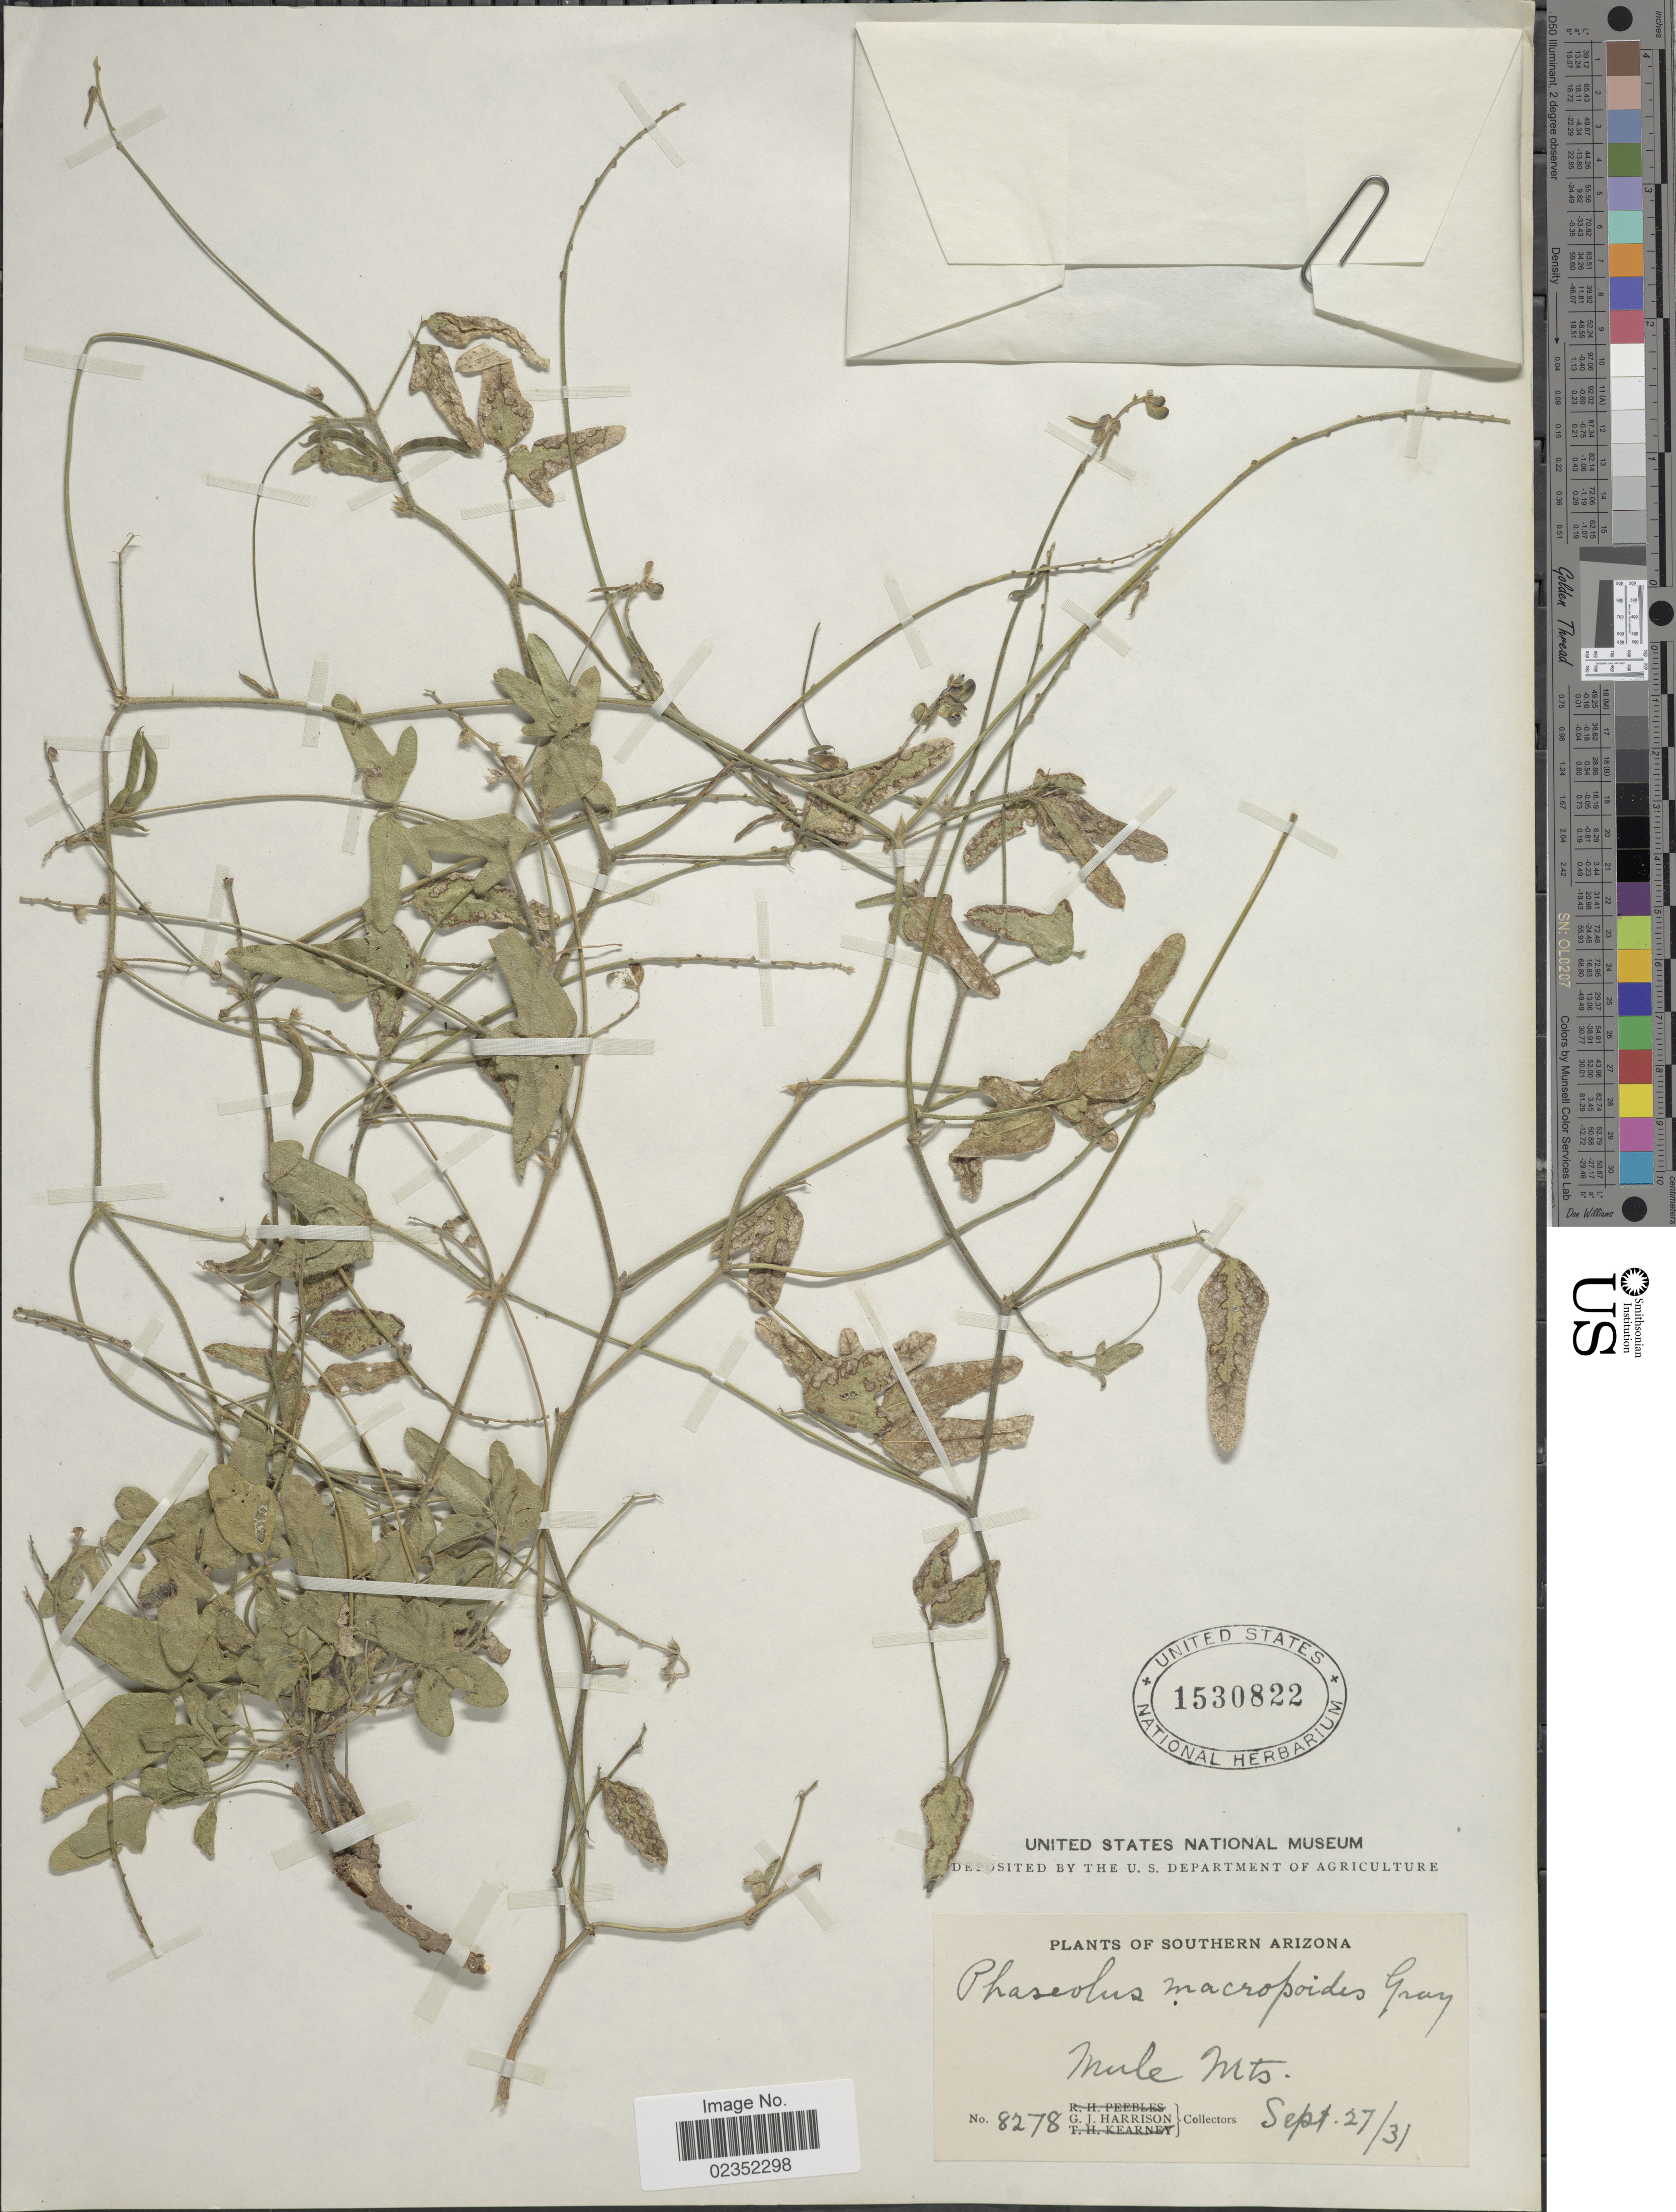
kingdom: Plantae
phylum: Tracheophyta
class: Magnoliopsida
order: Fabales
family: Fabaceae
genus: Macroptilium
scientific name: Macroptilium heterophyllum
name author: (Willd.) Maréchal & Baudet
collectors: G. J. Harrison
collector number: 8278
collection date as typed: Transcribed d/m/y: 27/9/31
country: United States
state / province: Arizona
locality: Southern Arizona. Mule Mts.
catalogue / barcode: US 1530822